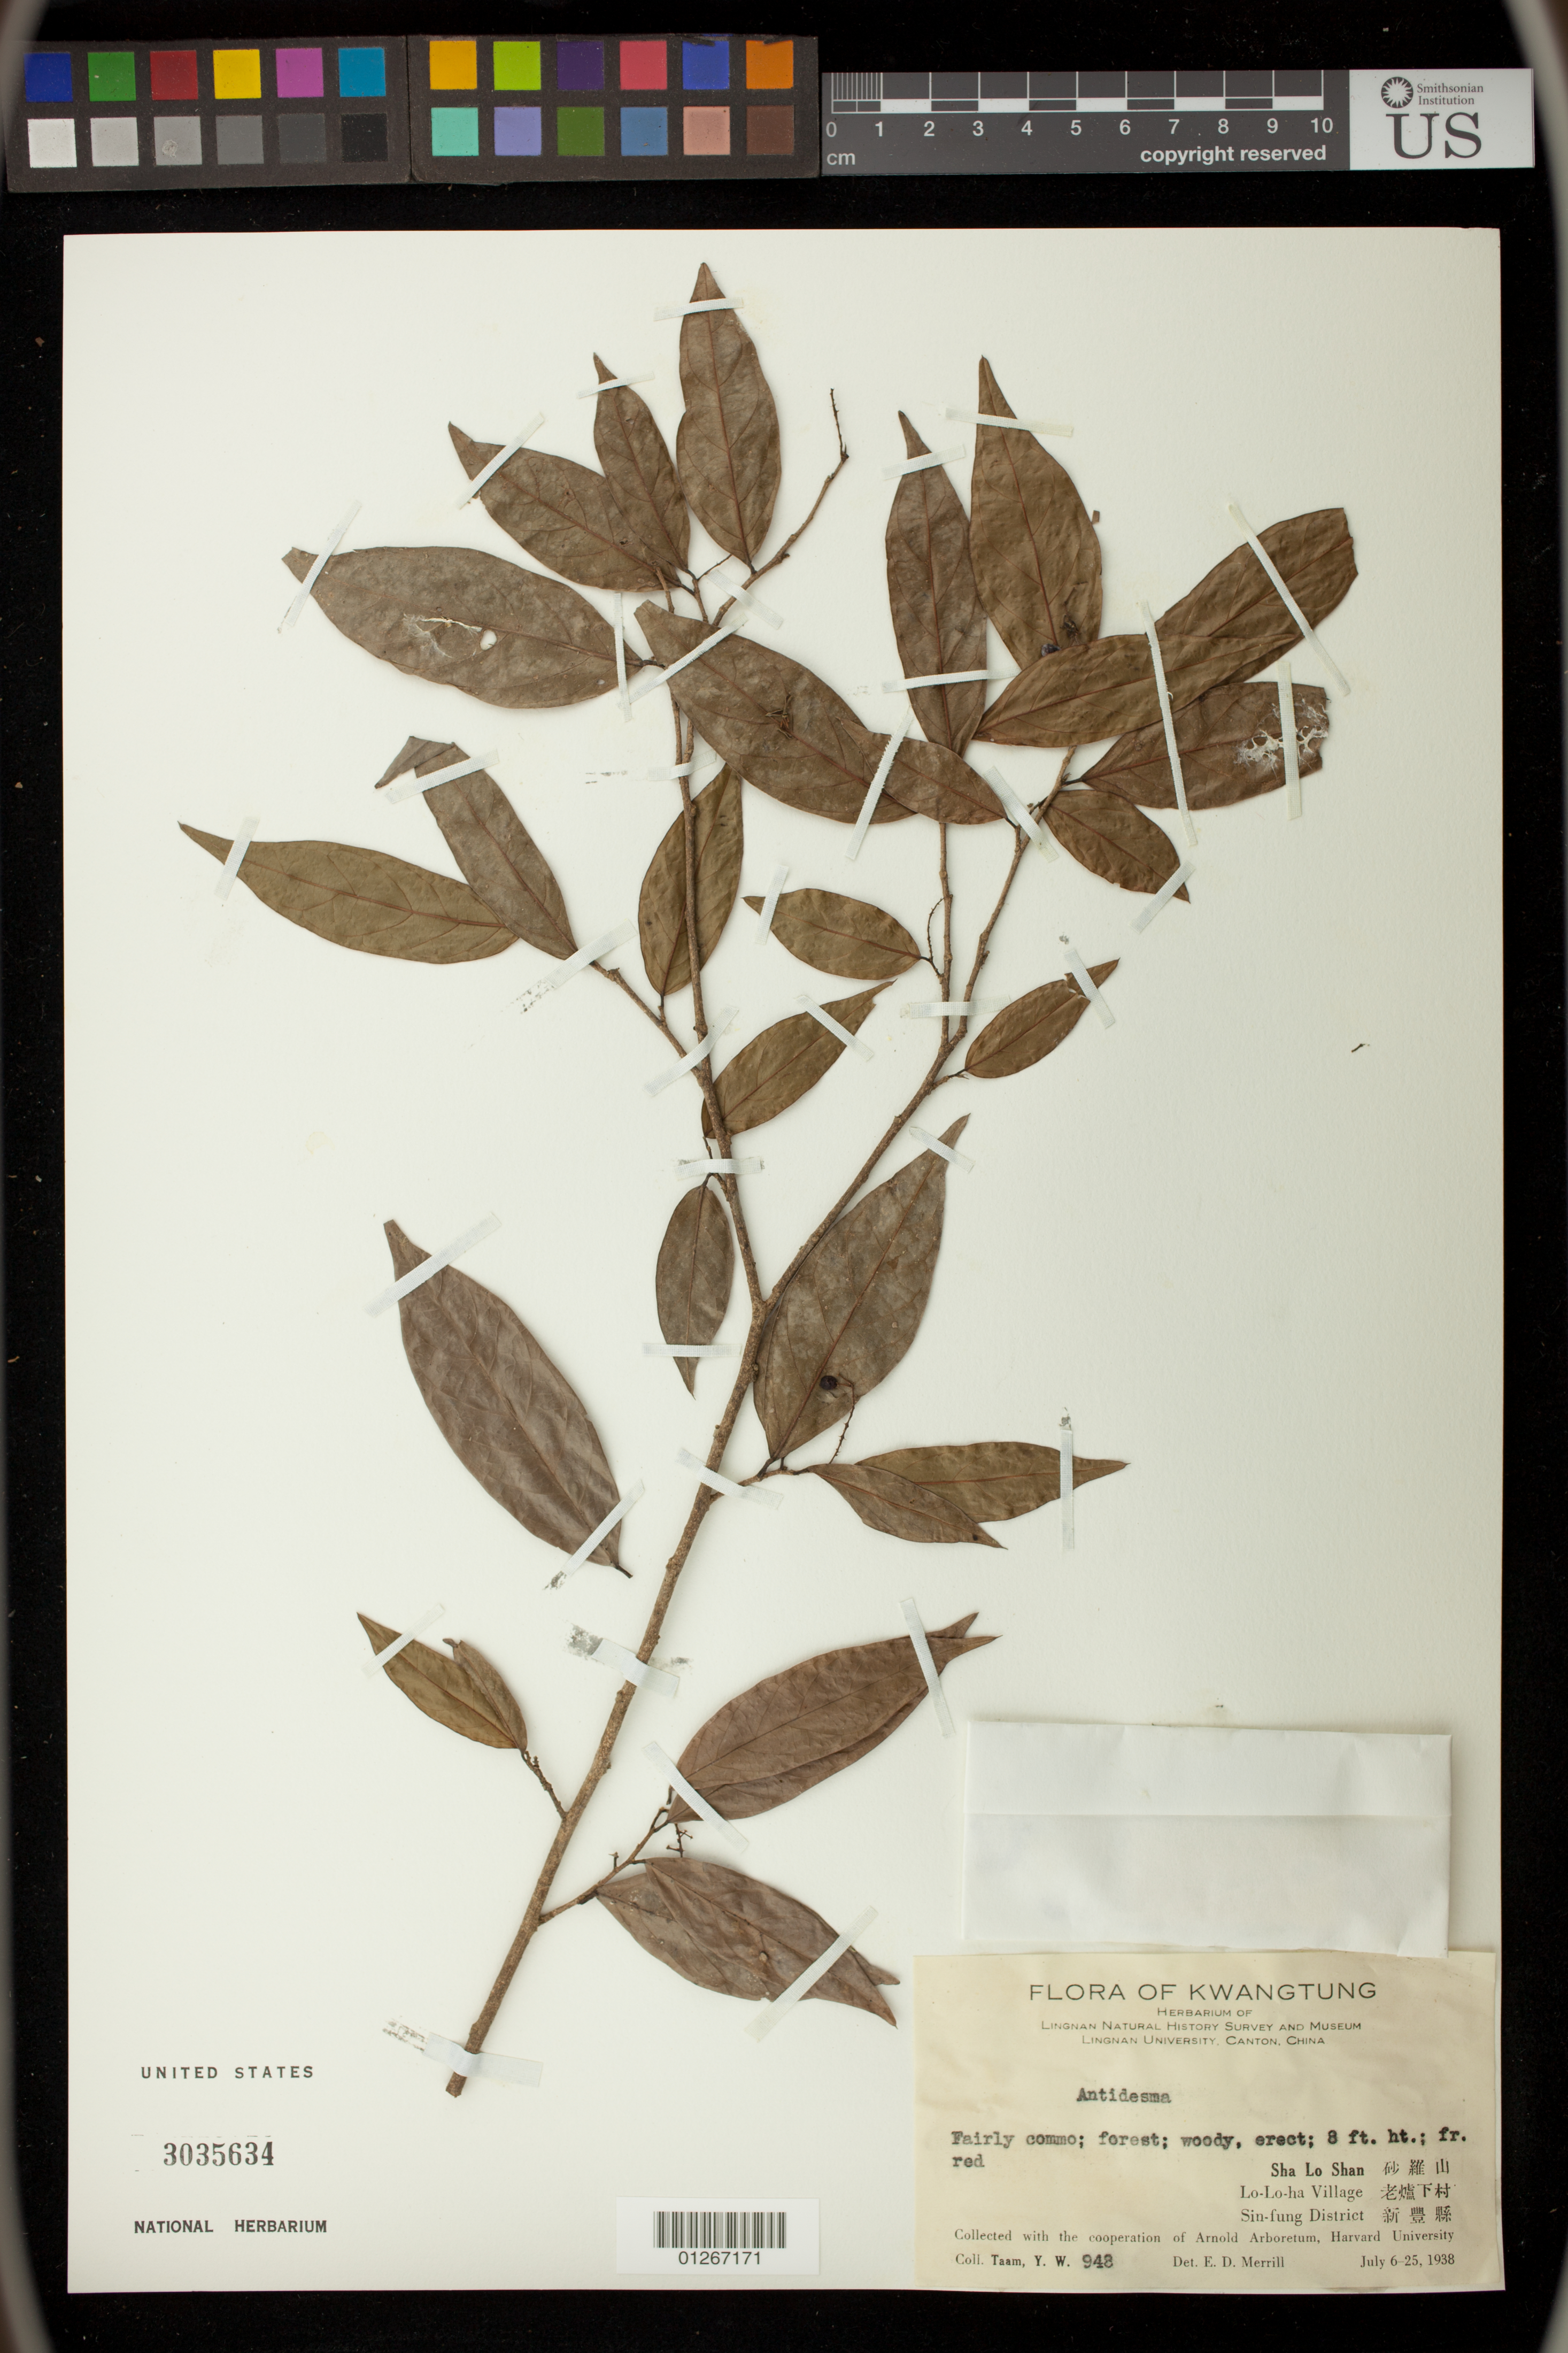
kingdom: Plantae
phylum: Tracheophyta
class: Magnoliopsida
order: Malpighiales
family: Phyllanthaceae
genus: Antidesma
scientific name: Antidesma sp.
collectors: Y. W. Taam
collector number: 948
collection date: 1938-07-06/1938-07-25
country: China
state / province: Hong Kong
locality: Sha Lo Shan, Lo-Lo-ha Village, Sin-fung District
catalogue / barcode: US 3035634